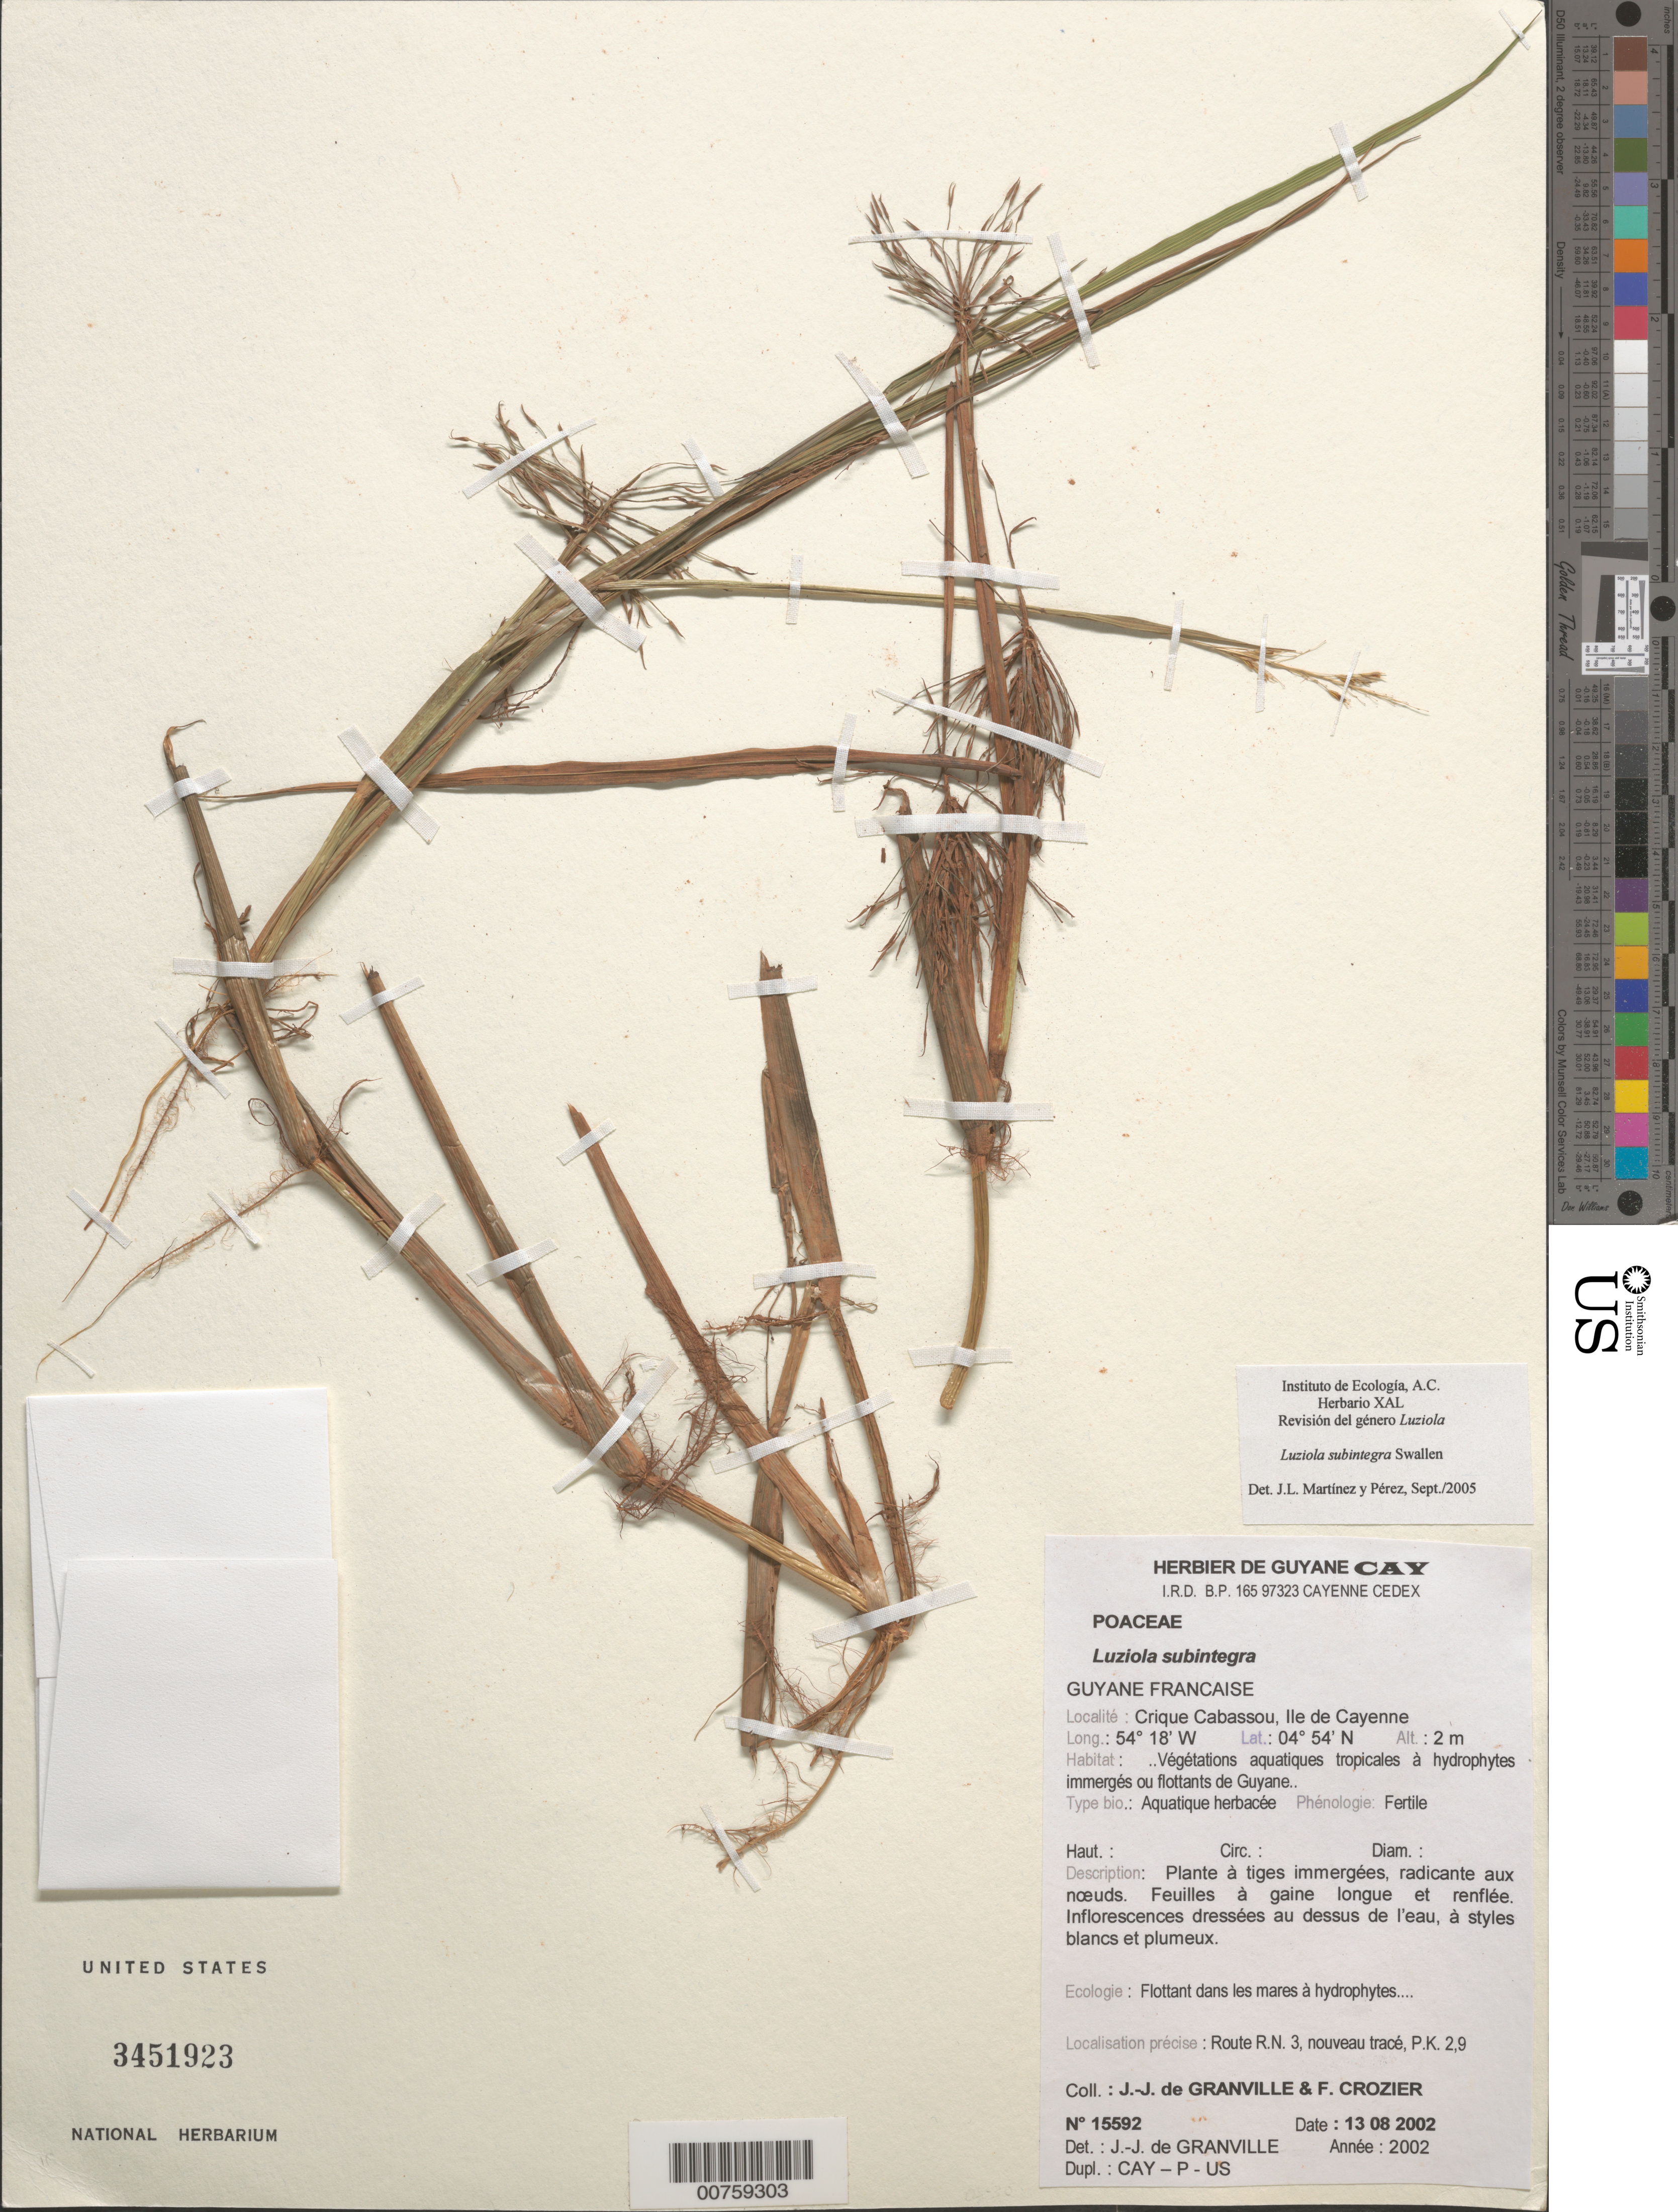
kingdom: Plantae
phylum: Tracheophyta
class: Liliopsida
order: Poales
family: Poaceae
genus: Luziola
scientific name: Luziola subintegra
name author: Swallen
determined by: Granville, J. J. de, (CAY), Institut de Recherche pour le Developpement (IRD) (FRENCH GUIANA)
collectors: J.-J. de Granville & F. Crozier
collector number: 15592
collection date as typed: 13-Aug-02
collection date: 2002-08-13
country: French Guiana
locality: Crique Cabassou, Ile de Cayenne, Route R.N. 3, nouveau trace, PK 2.9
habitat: Vegetation aquatiques tropicales a hydrophytes immerges ou flottants de Buyane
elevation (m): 2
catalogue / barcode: US 3451923